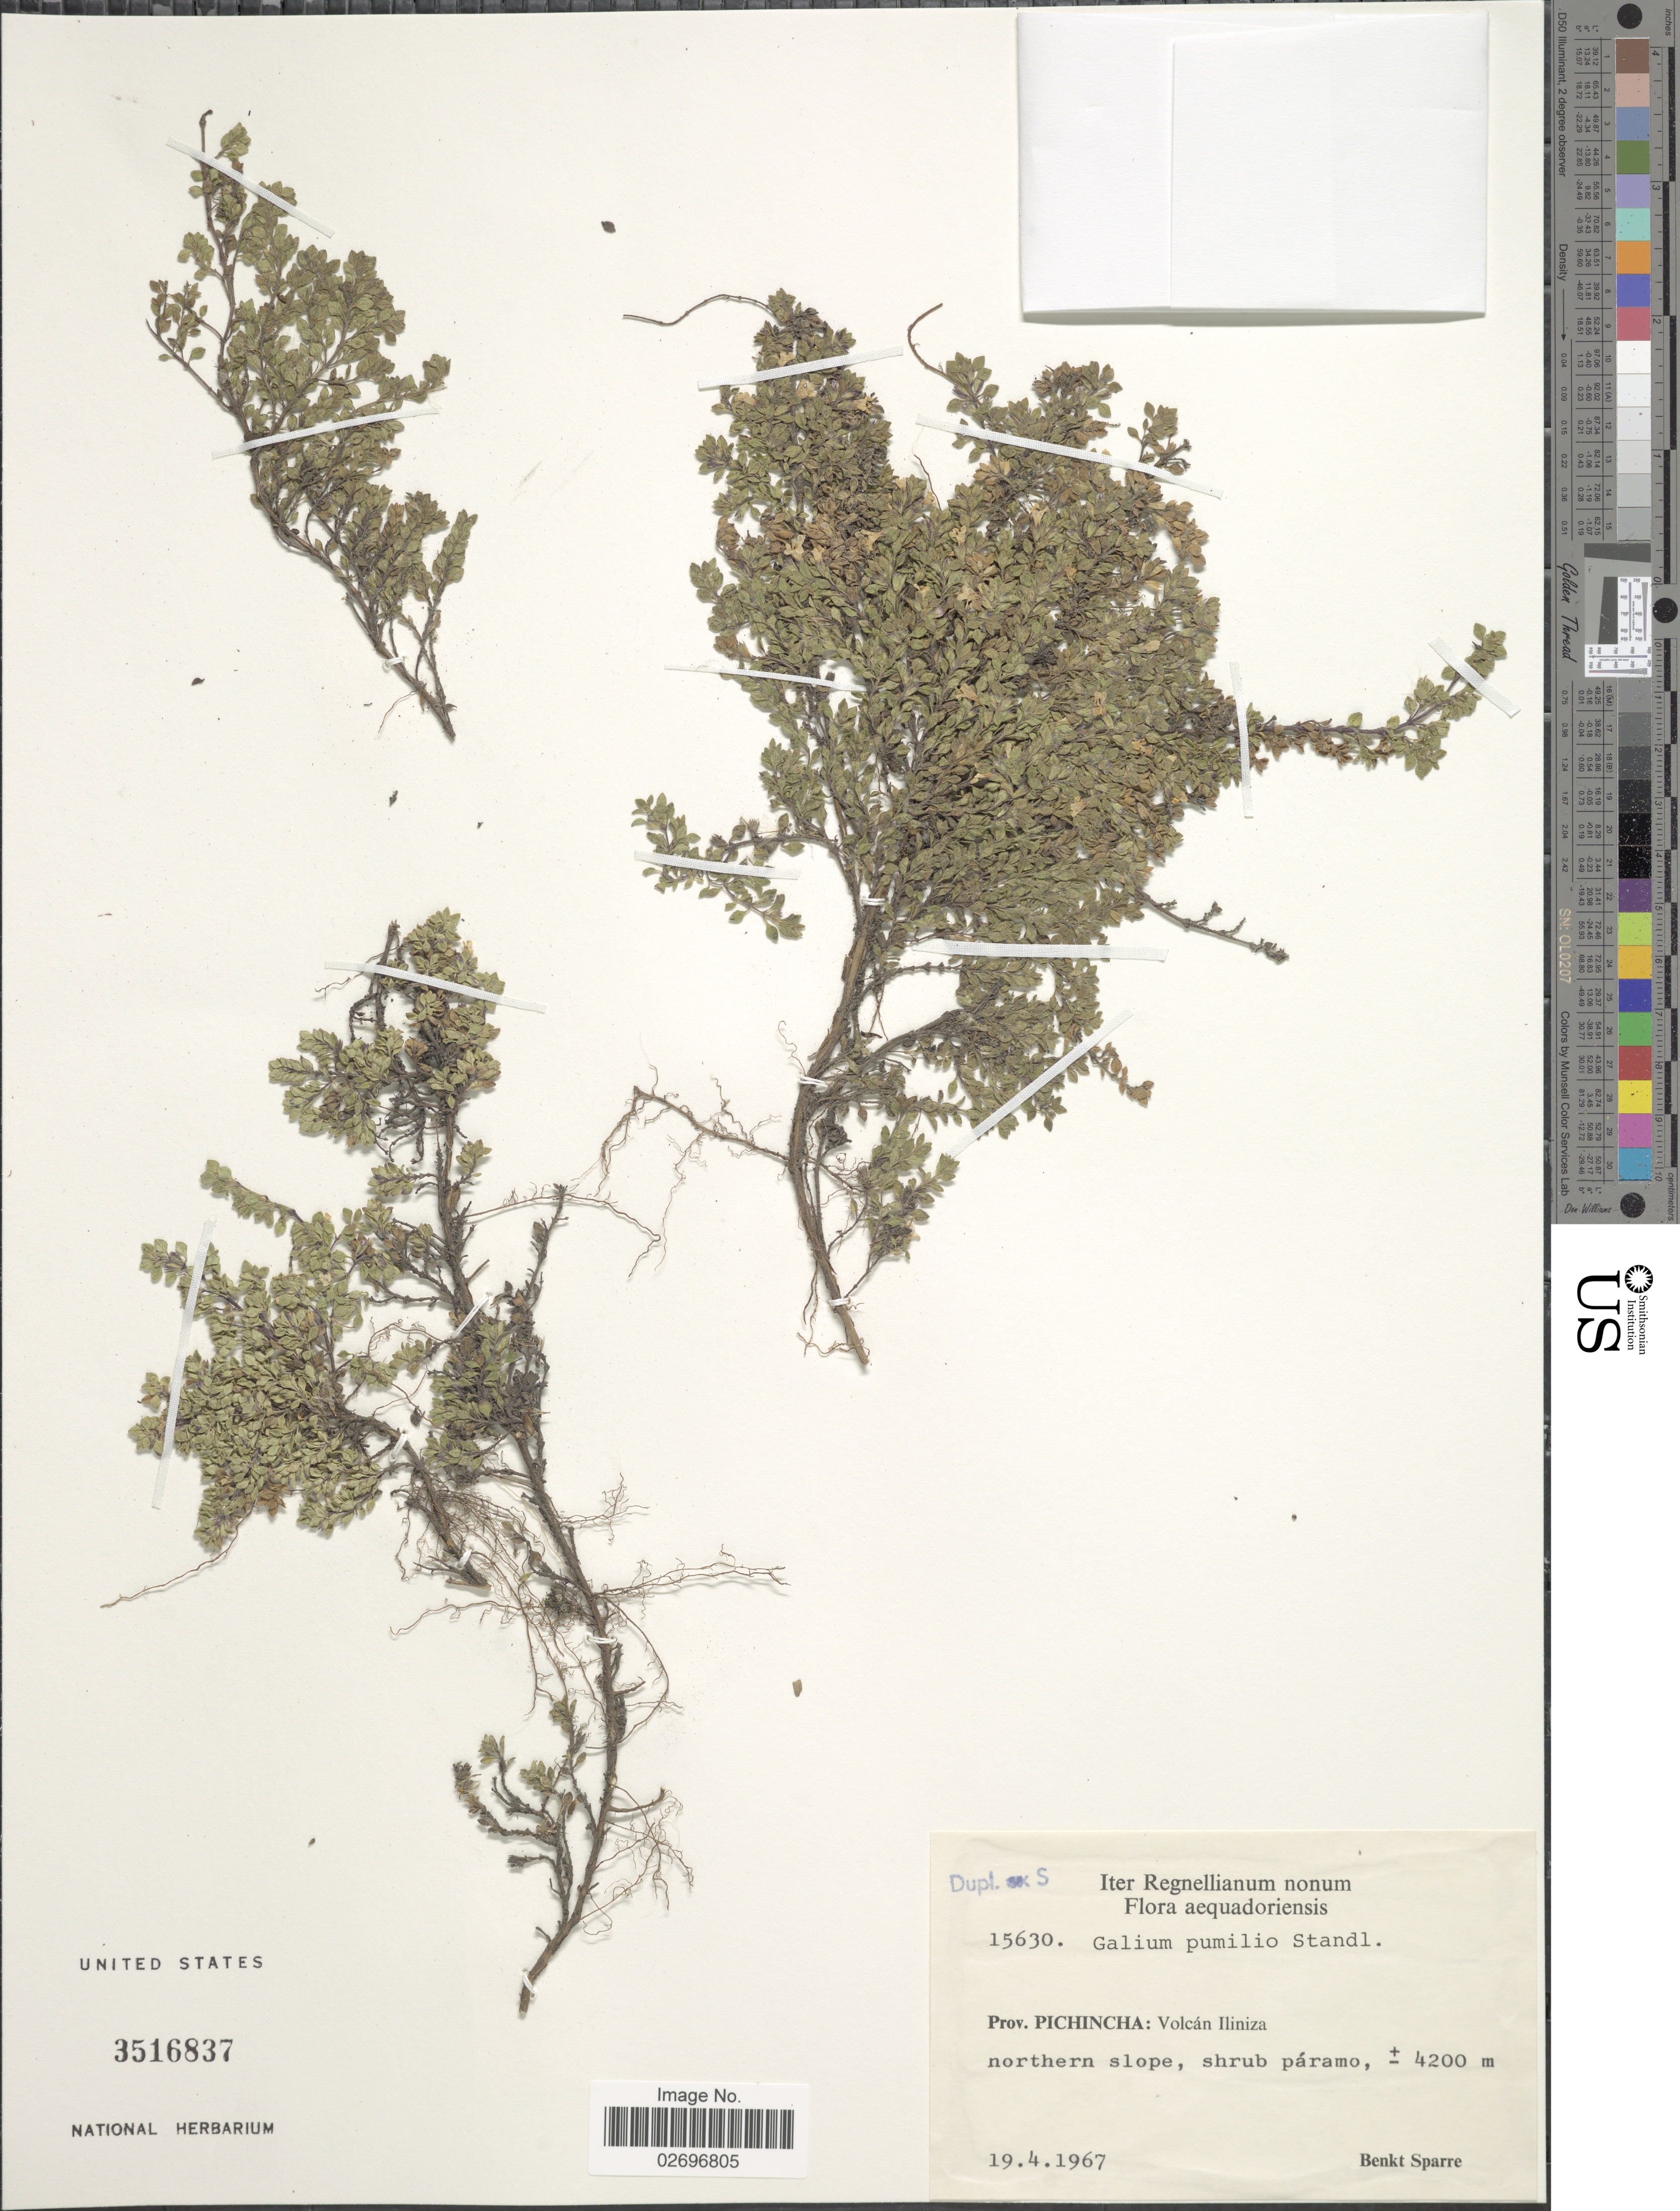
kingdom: Plantae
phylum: Tracheophyta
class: Magnoliopsida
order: Gentianales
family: Rubiaceae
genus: Galium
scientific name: Galium pumilio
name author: Standl.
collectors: B. Sparre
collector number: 15630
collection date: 1967-04-19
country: Ecuador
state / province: Pichincha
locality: Volcán Iliniza northern slope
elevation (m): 4200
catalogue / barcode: US 3516837